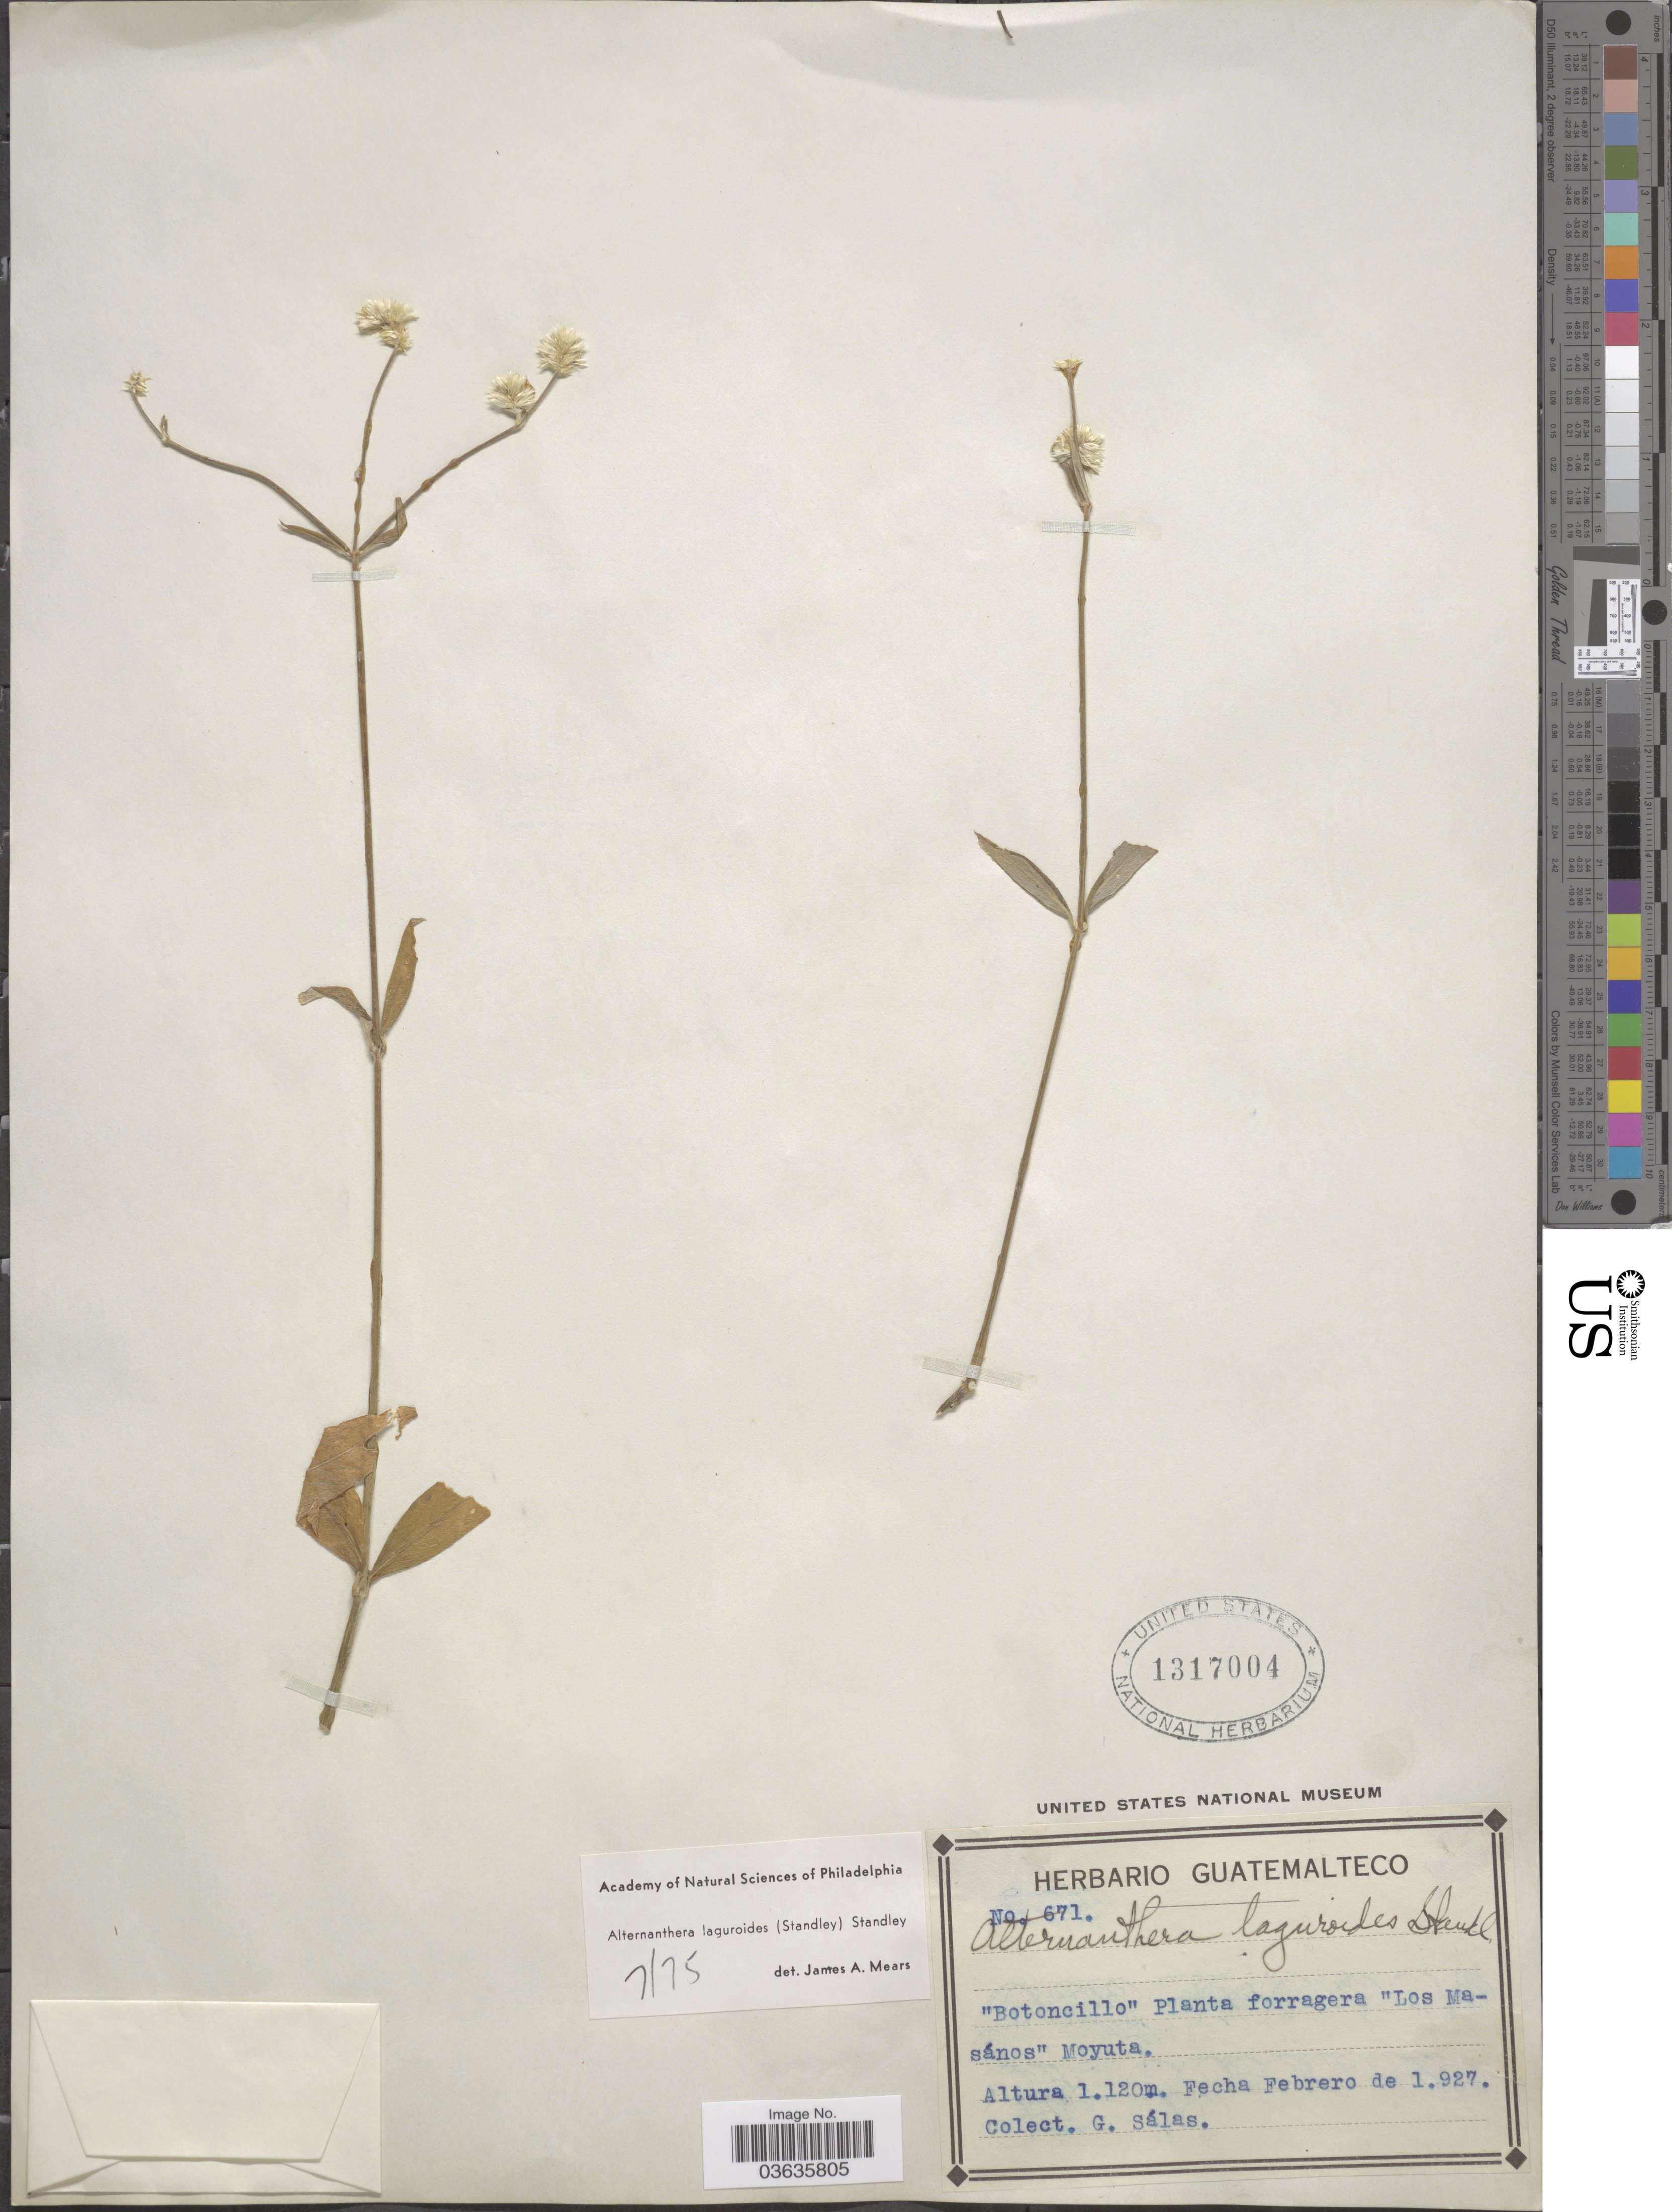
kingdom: Plantae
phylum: Tracheophyta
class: Magnoliopsida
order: Caryophyllales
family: Amaranthaceae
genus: Alternanthera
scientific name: Alternanthera laguroides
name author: (Standl.) Standl.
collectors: G. Salas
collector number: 671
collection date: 1927-02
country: Guatemala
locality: Botoncillo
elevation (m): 1120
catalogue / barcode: US 1317004